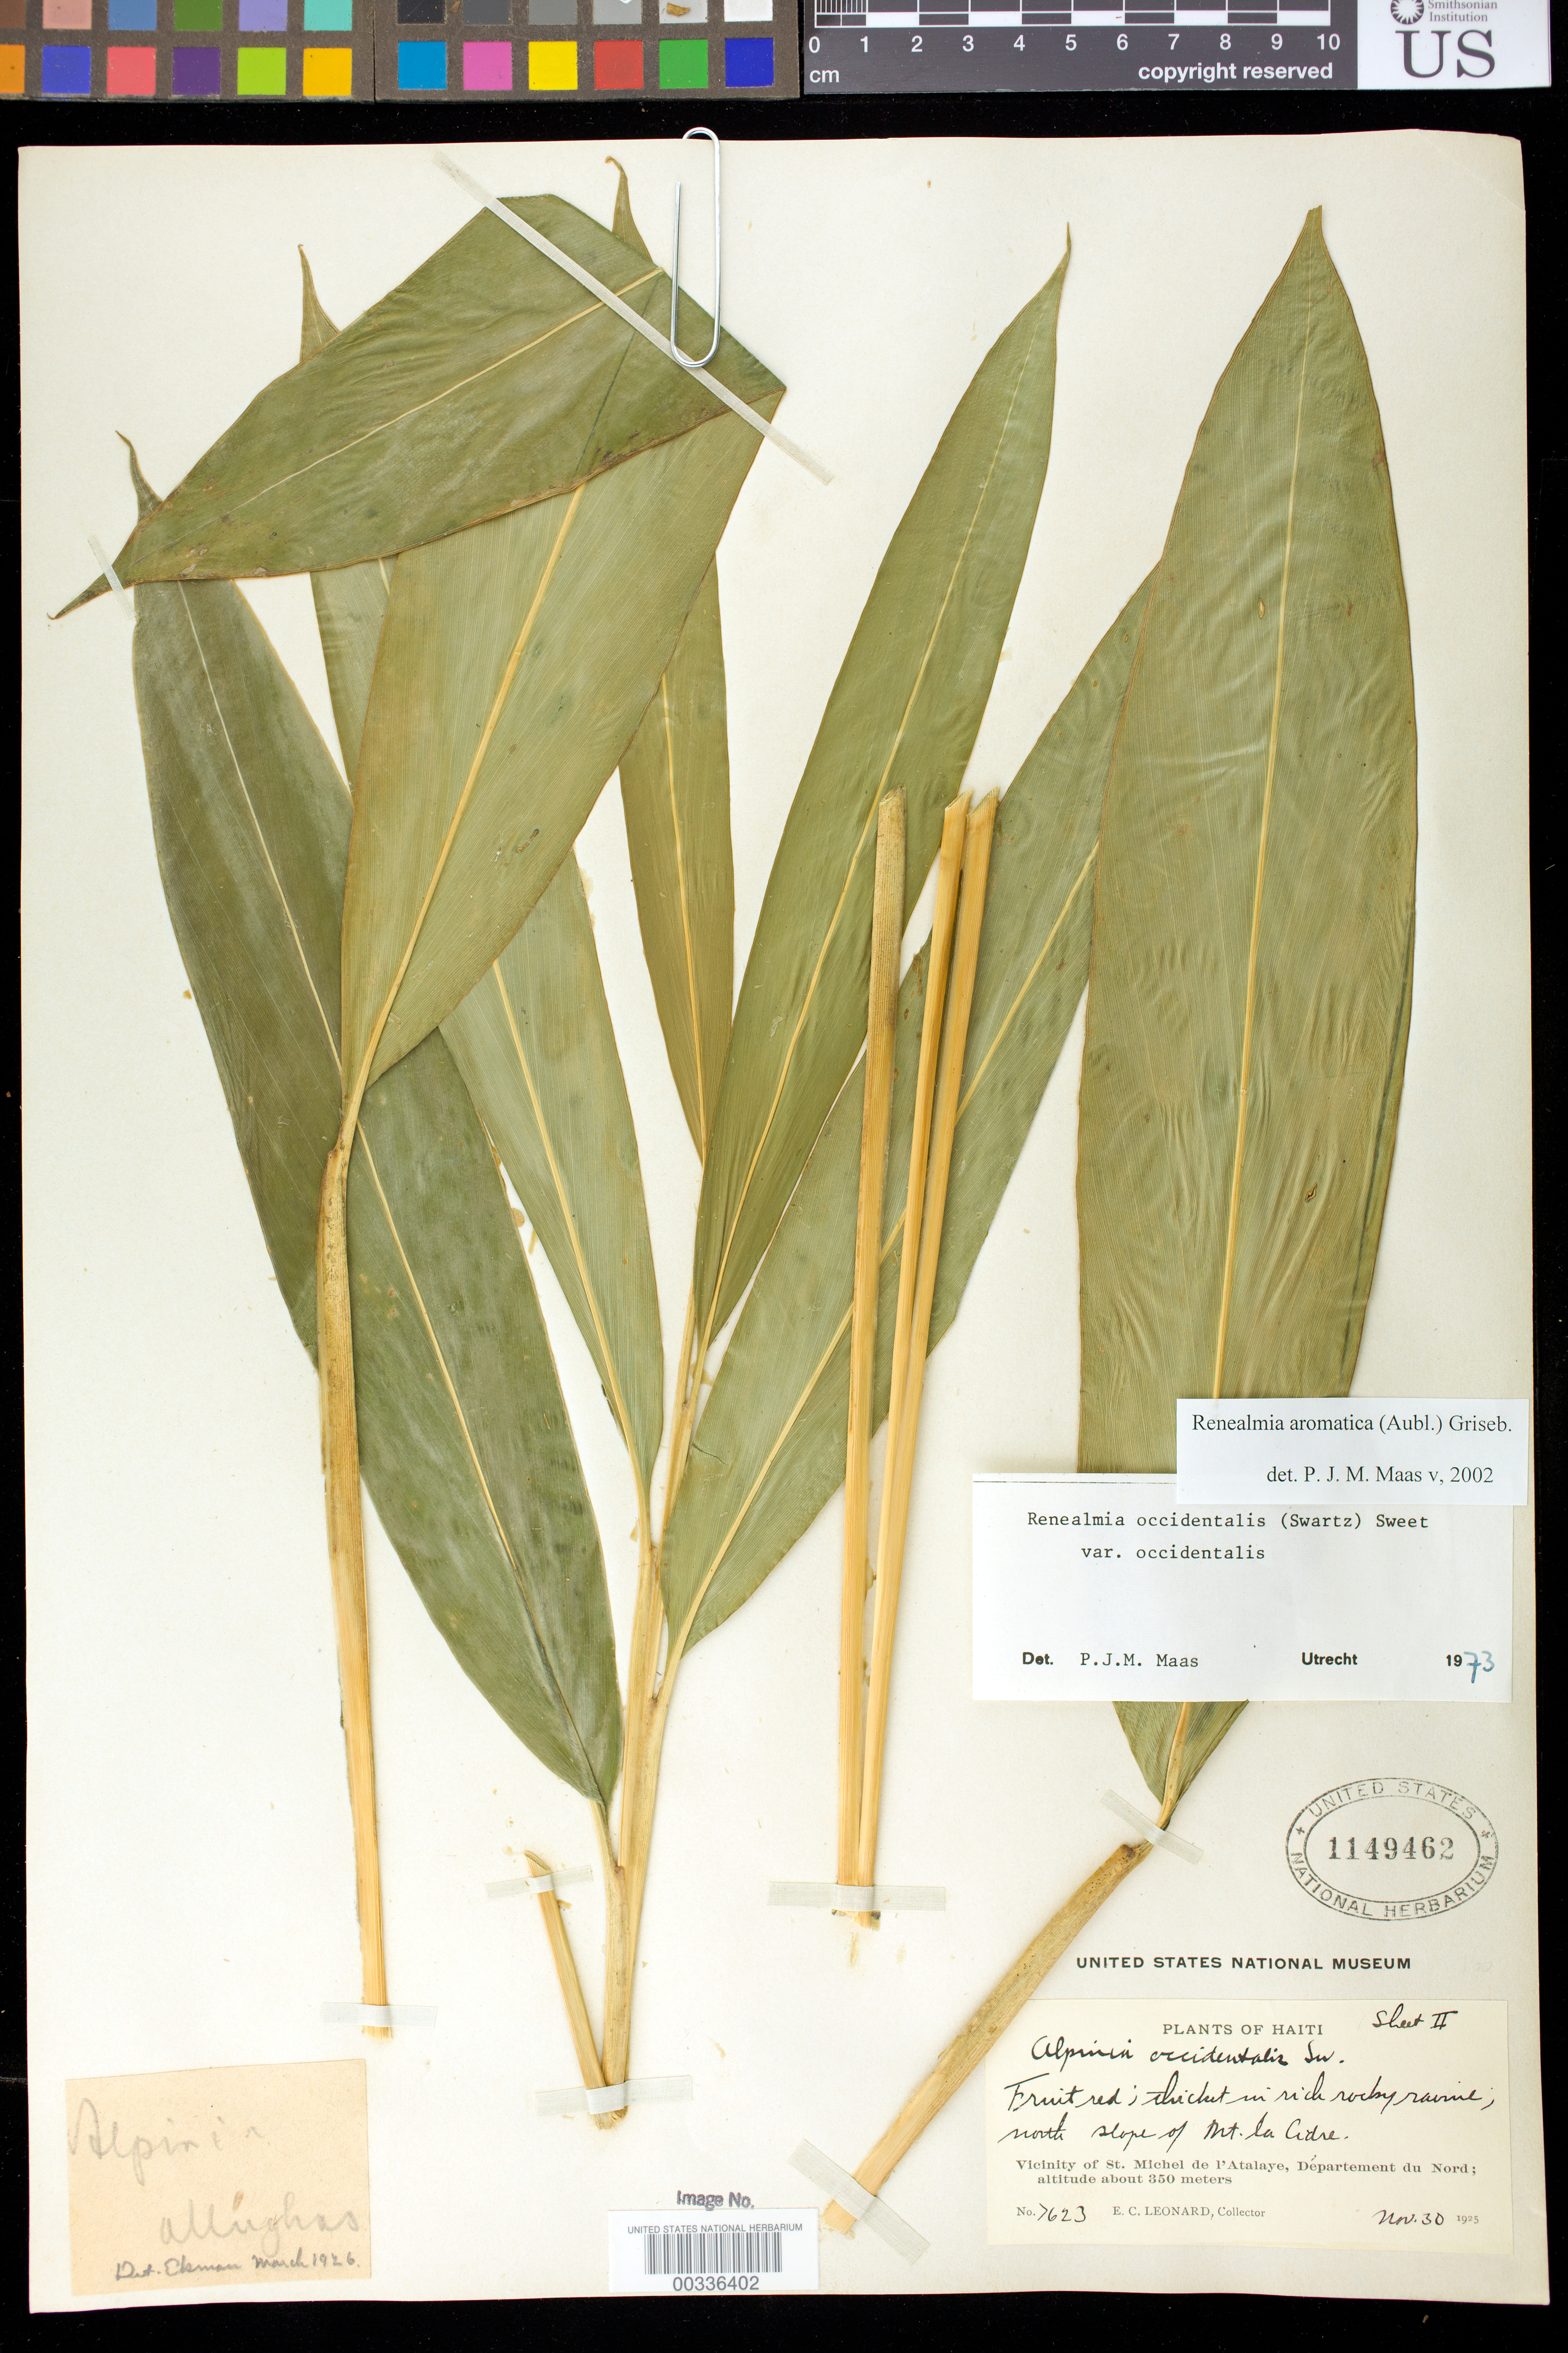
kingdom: Plantae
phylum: Tracheophyta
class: Liliopsida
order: Zingiberales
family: Zingiberaceae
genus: Renealmia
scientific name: Renealmia aromatica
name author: (Aubl.) Griseb.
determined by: Maas, Paul J. M.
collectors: E. C. Leonard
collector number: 7623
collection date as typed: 30 Nov 1925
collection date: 1925-11-30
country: Haiti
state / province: Nord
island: Hispaniola Island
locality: N slope of mt la cidre, vicinity of st michel de l'atalaye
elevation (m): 350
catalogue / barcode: US 1149462